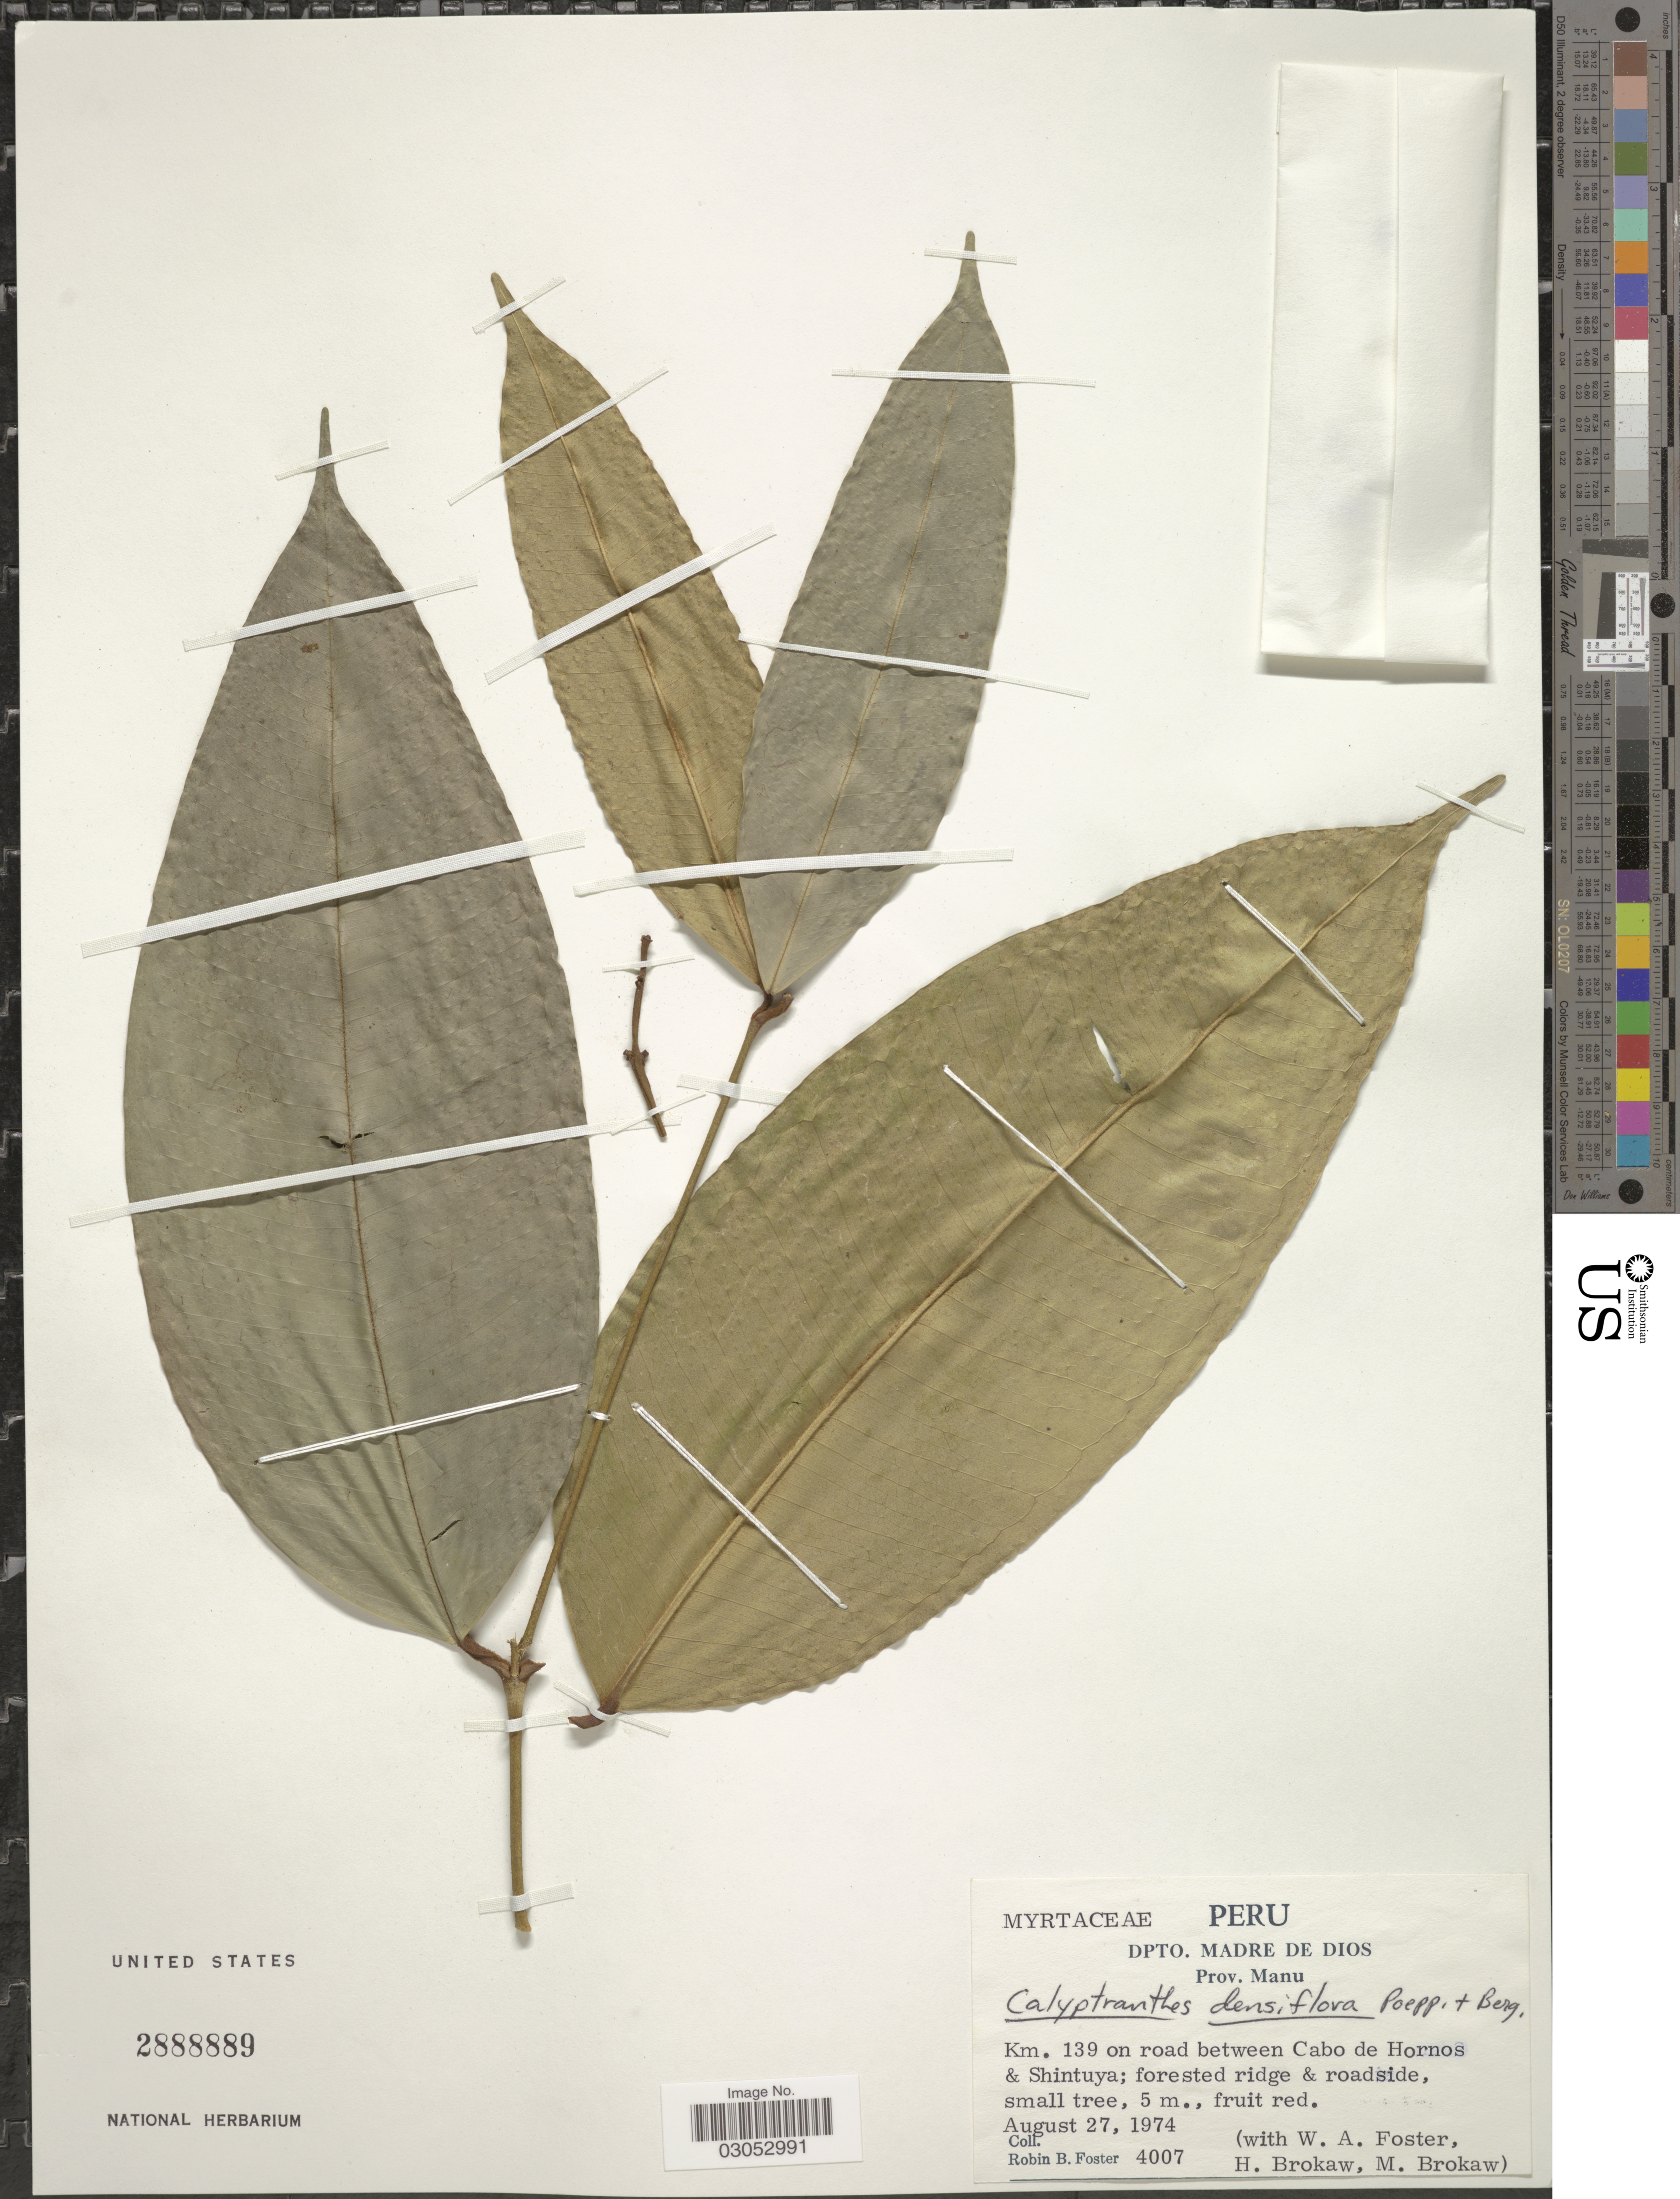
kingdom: Plantae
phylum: Tracheophyta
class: Magnoliopsida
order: Myrtales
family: Myrtaceae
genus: Myrcia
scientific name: Myrcia densiflora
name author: (Poepp. ex O. Berg) A.R. Lourenço & E. Lucas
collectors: R. B. Foster, W. Foster, H. Brokaw & M. Brokaw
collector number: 4007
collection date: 1974-08-27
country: Peru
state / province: Madre de Dios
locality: Dpto. Madre de Dios, Prov. Manu, Km. 139 on road between Cabo de Hornos & Shintuya.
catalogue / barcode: US 2888889